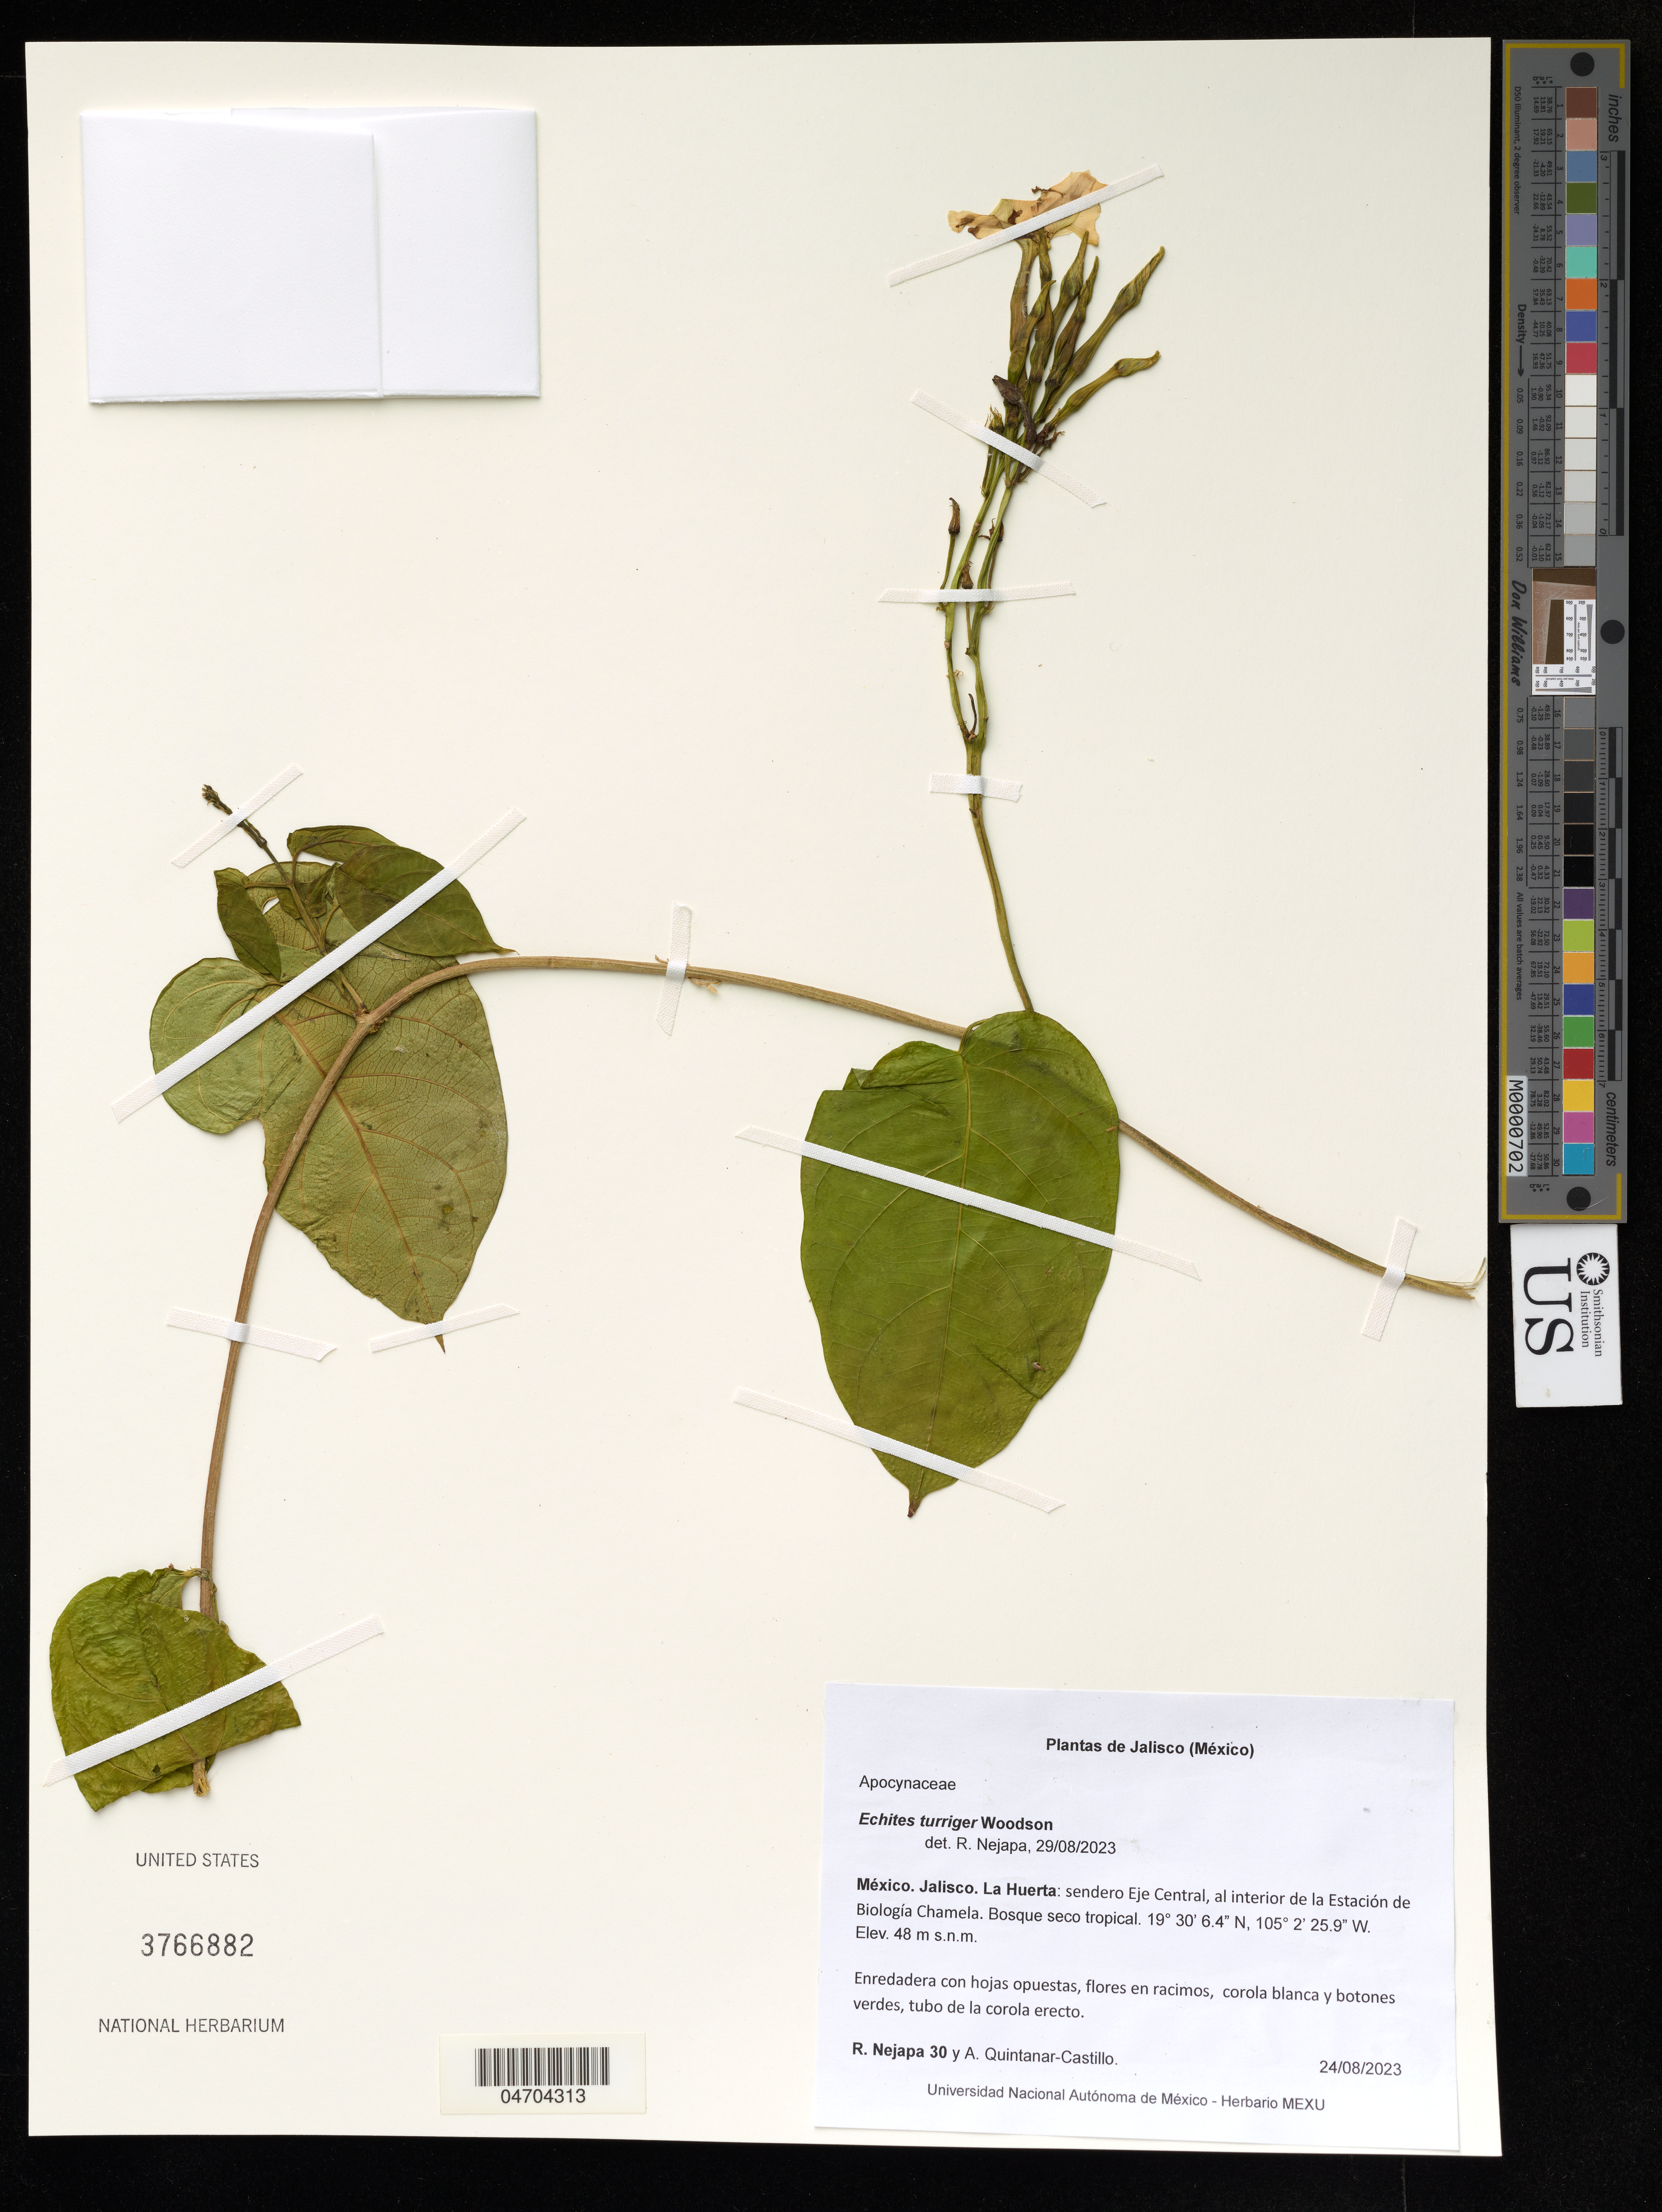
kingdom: Plantae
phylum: Tracheophyta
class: Magnoliopsida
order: Gentianales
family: Apocynaceae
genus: Echites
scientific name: Echites turrigera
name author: Woodson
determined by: Nejapa Mendoza, R.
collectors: R. Nejapa & A. Quintanar Castillo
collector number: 30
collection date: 2023-08-24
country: Mexico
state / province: Jalisco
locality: La Huerta: sendero Eje Central, al interior de la Estación de Biologiá Chamela. Bosque seco tropical.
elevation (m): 48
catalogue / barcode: US 3766882